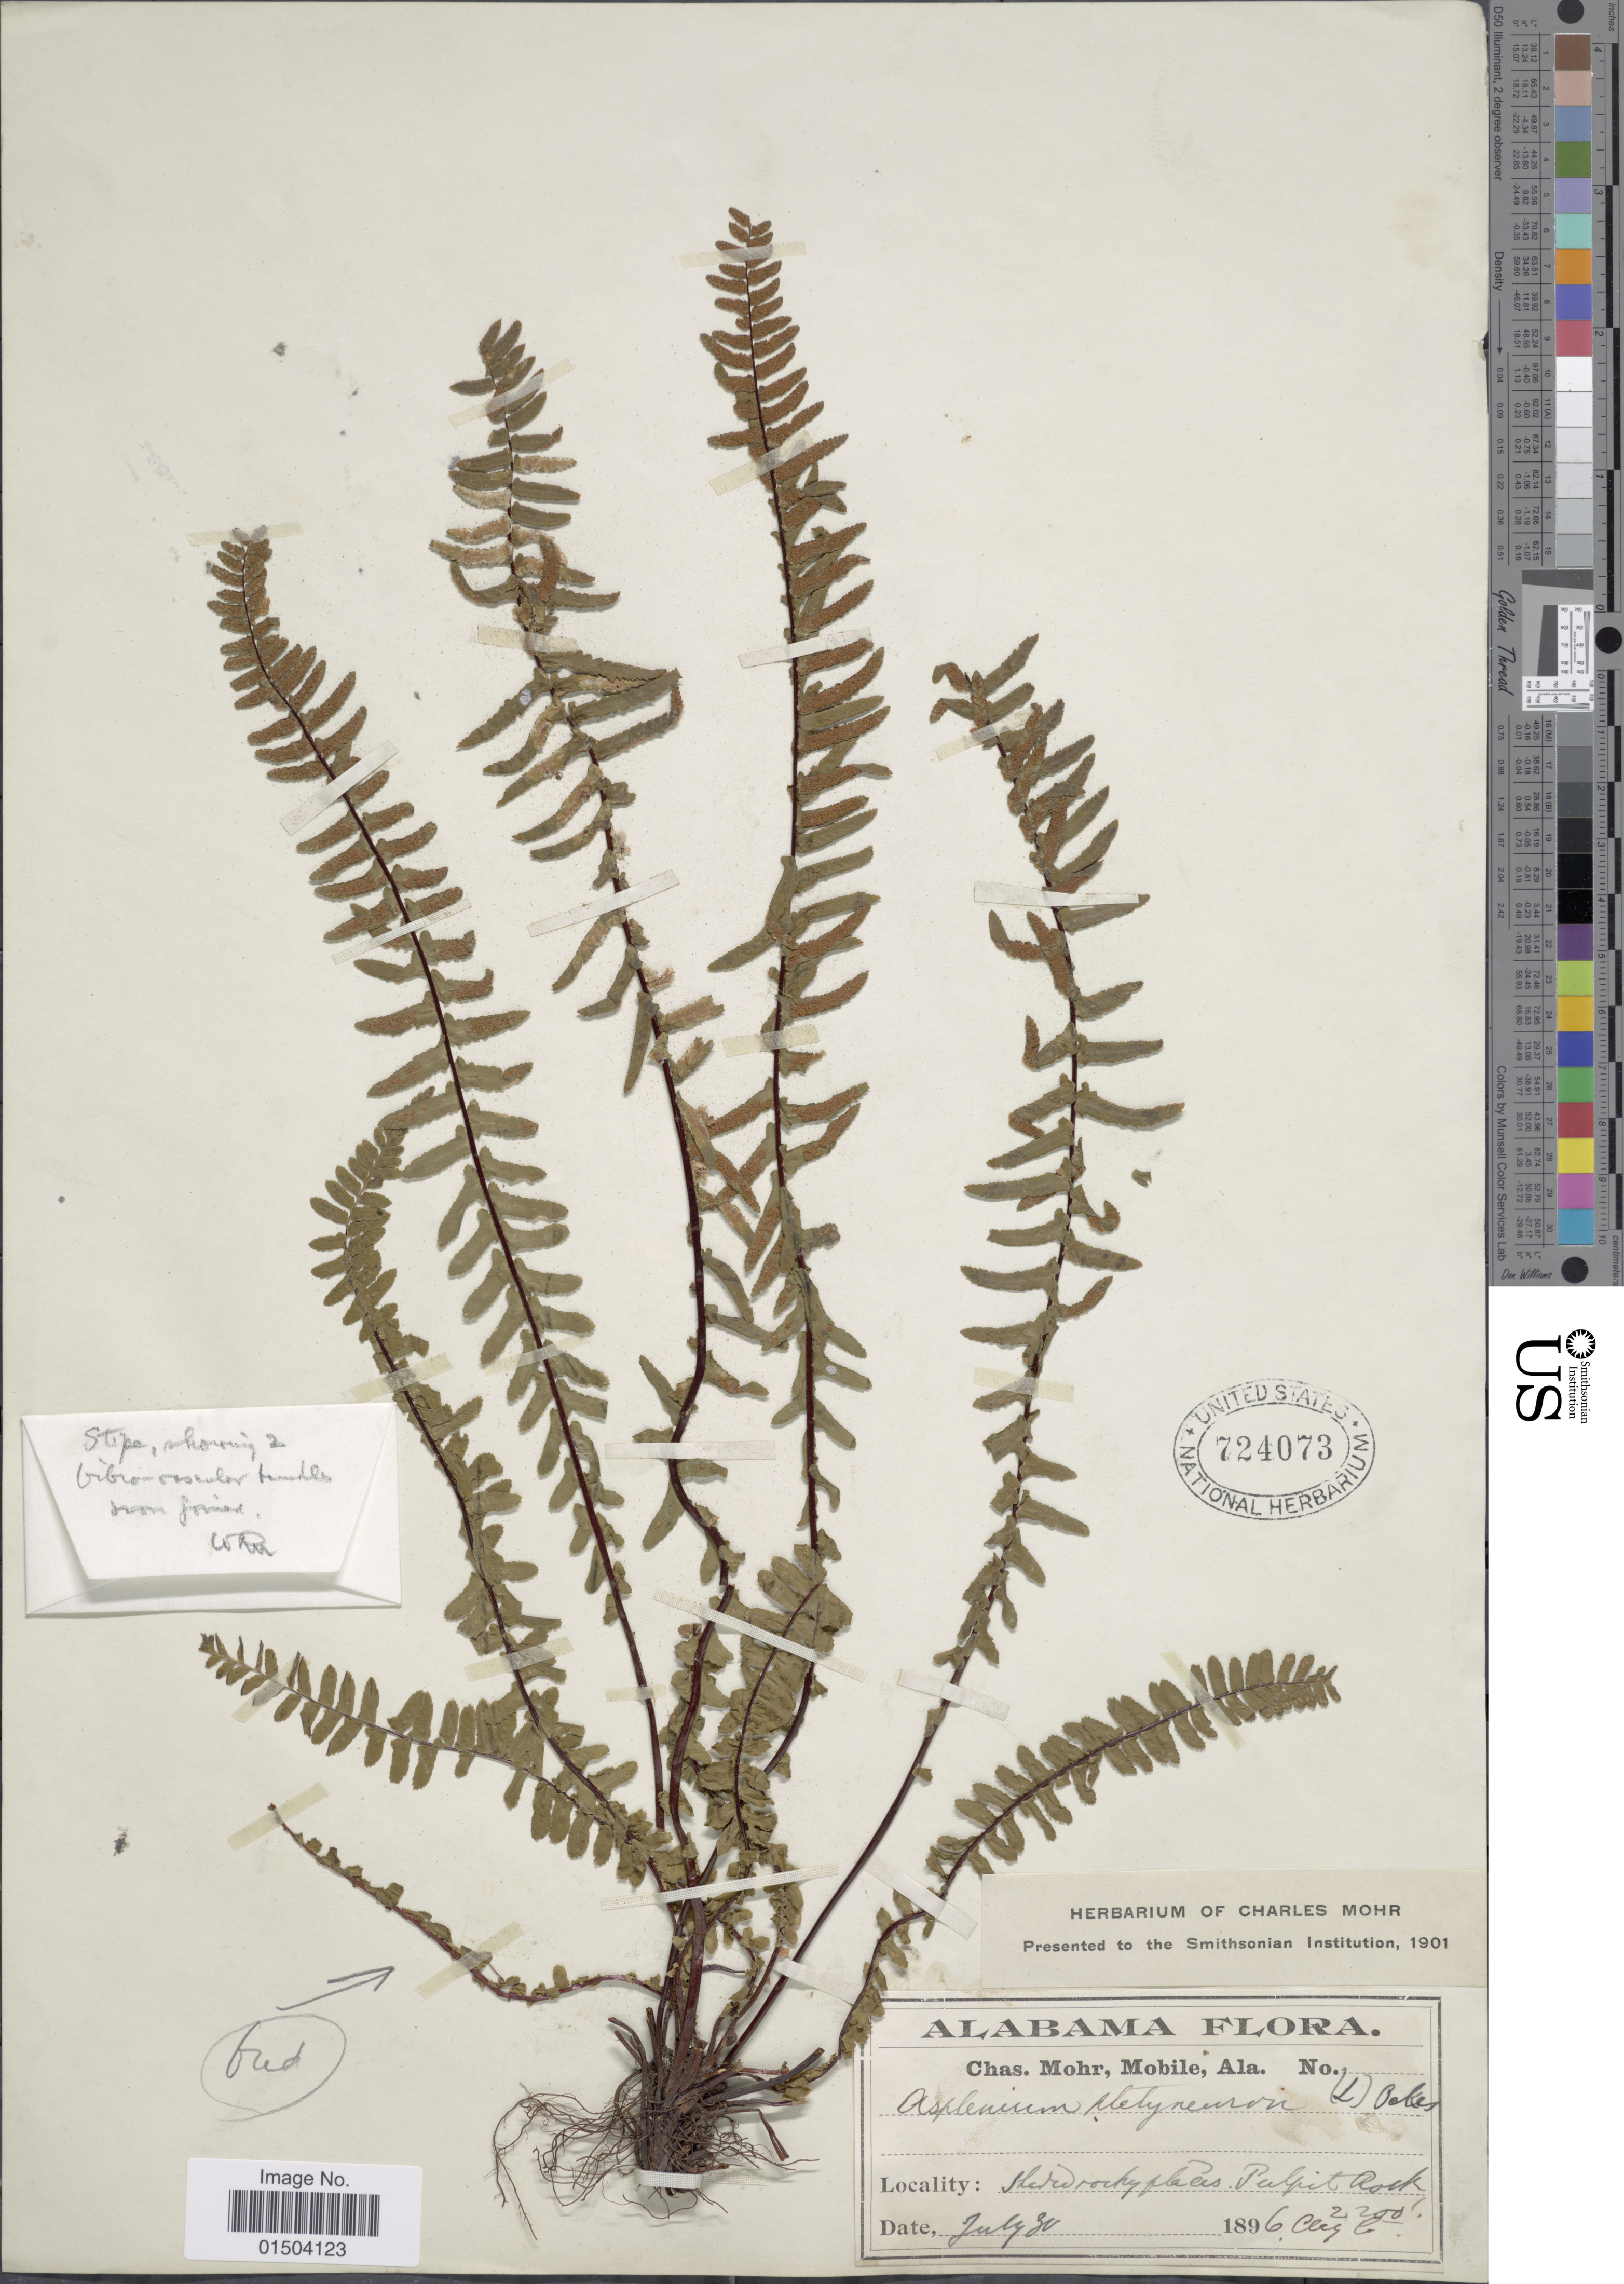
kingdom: Plantae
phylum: Tracheophyta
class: Polypodiopsida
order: Polypodiales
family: Aspleniaceae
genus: Asplenium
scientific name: Asplenium platyneuron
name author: (L.) Britton, Stearns & Poggenb.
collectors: C. T. Mohr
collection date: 1896-07-30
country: United States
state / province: Alabama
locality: Shaded rocky places. Palpit Rock. Clay Co.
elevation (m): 671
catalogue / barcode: US 724073